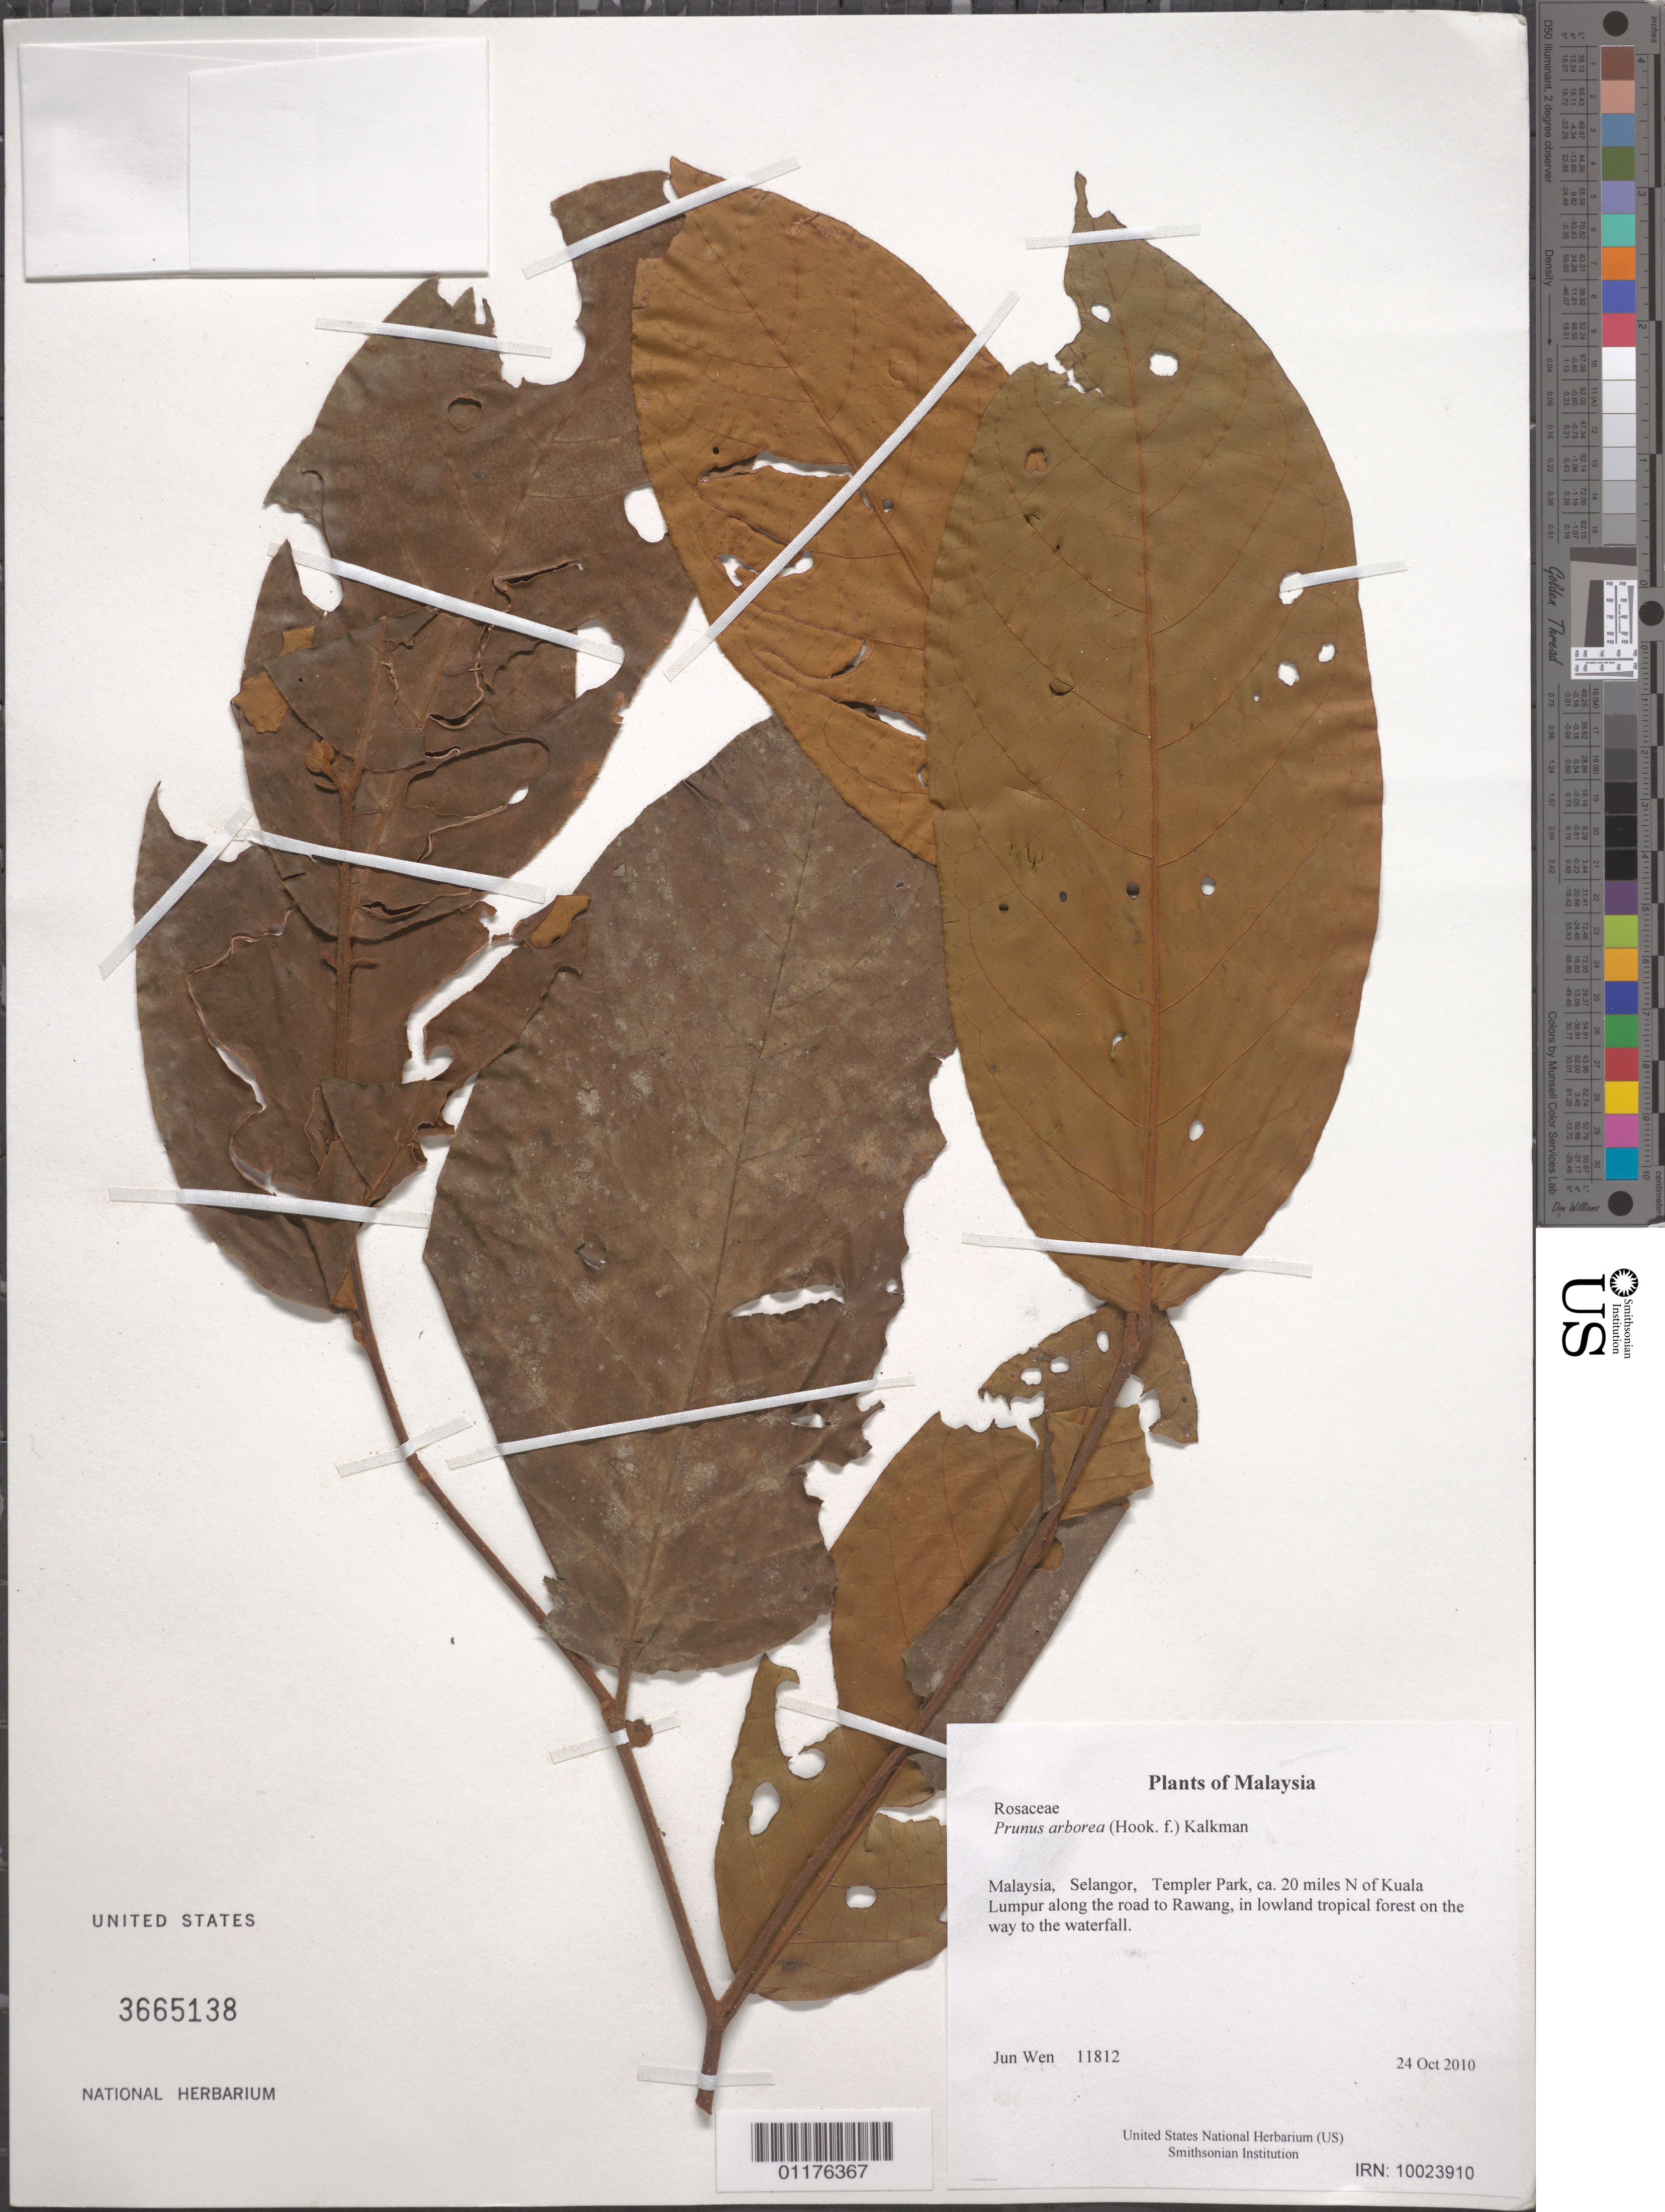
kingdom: Plantae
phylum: Tracheophyta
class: Magnoliopsida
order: Rosales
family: Rosaceae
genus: Prunus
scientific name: Prunus arborea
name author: (Blume) Kalkman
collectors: J. Wen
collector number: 11812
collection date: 2010-10-24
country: Malaysia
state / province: Selangor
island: Borneo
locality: Templer Park, ca. 20 miles N of Kuala Lumpur along the road to Rawang, in lowland tropical forest on the way to the waterfall.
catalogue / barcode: US 3665138